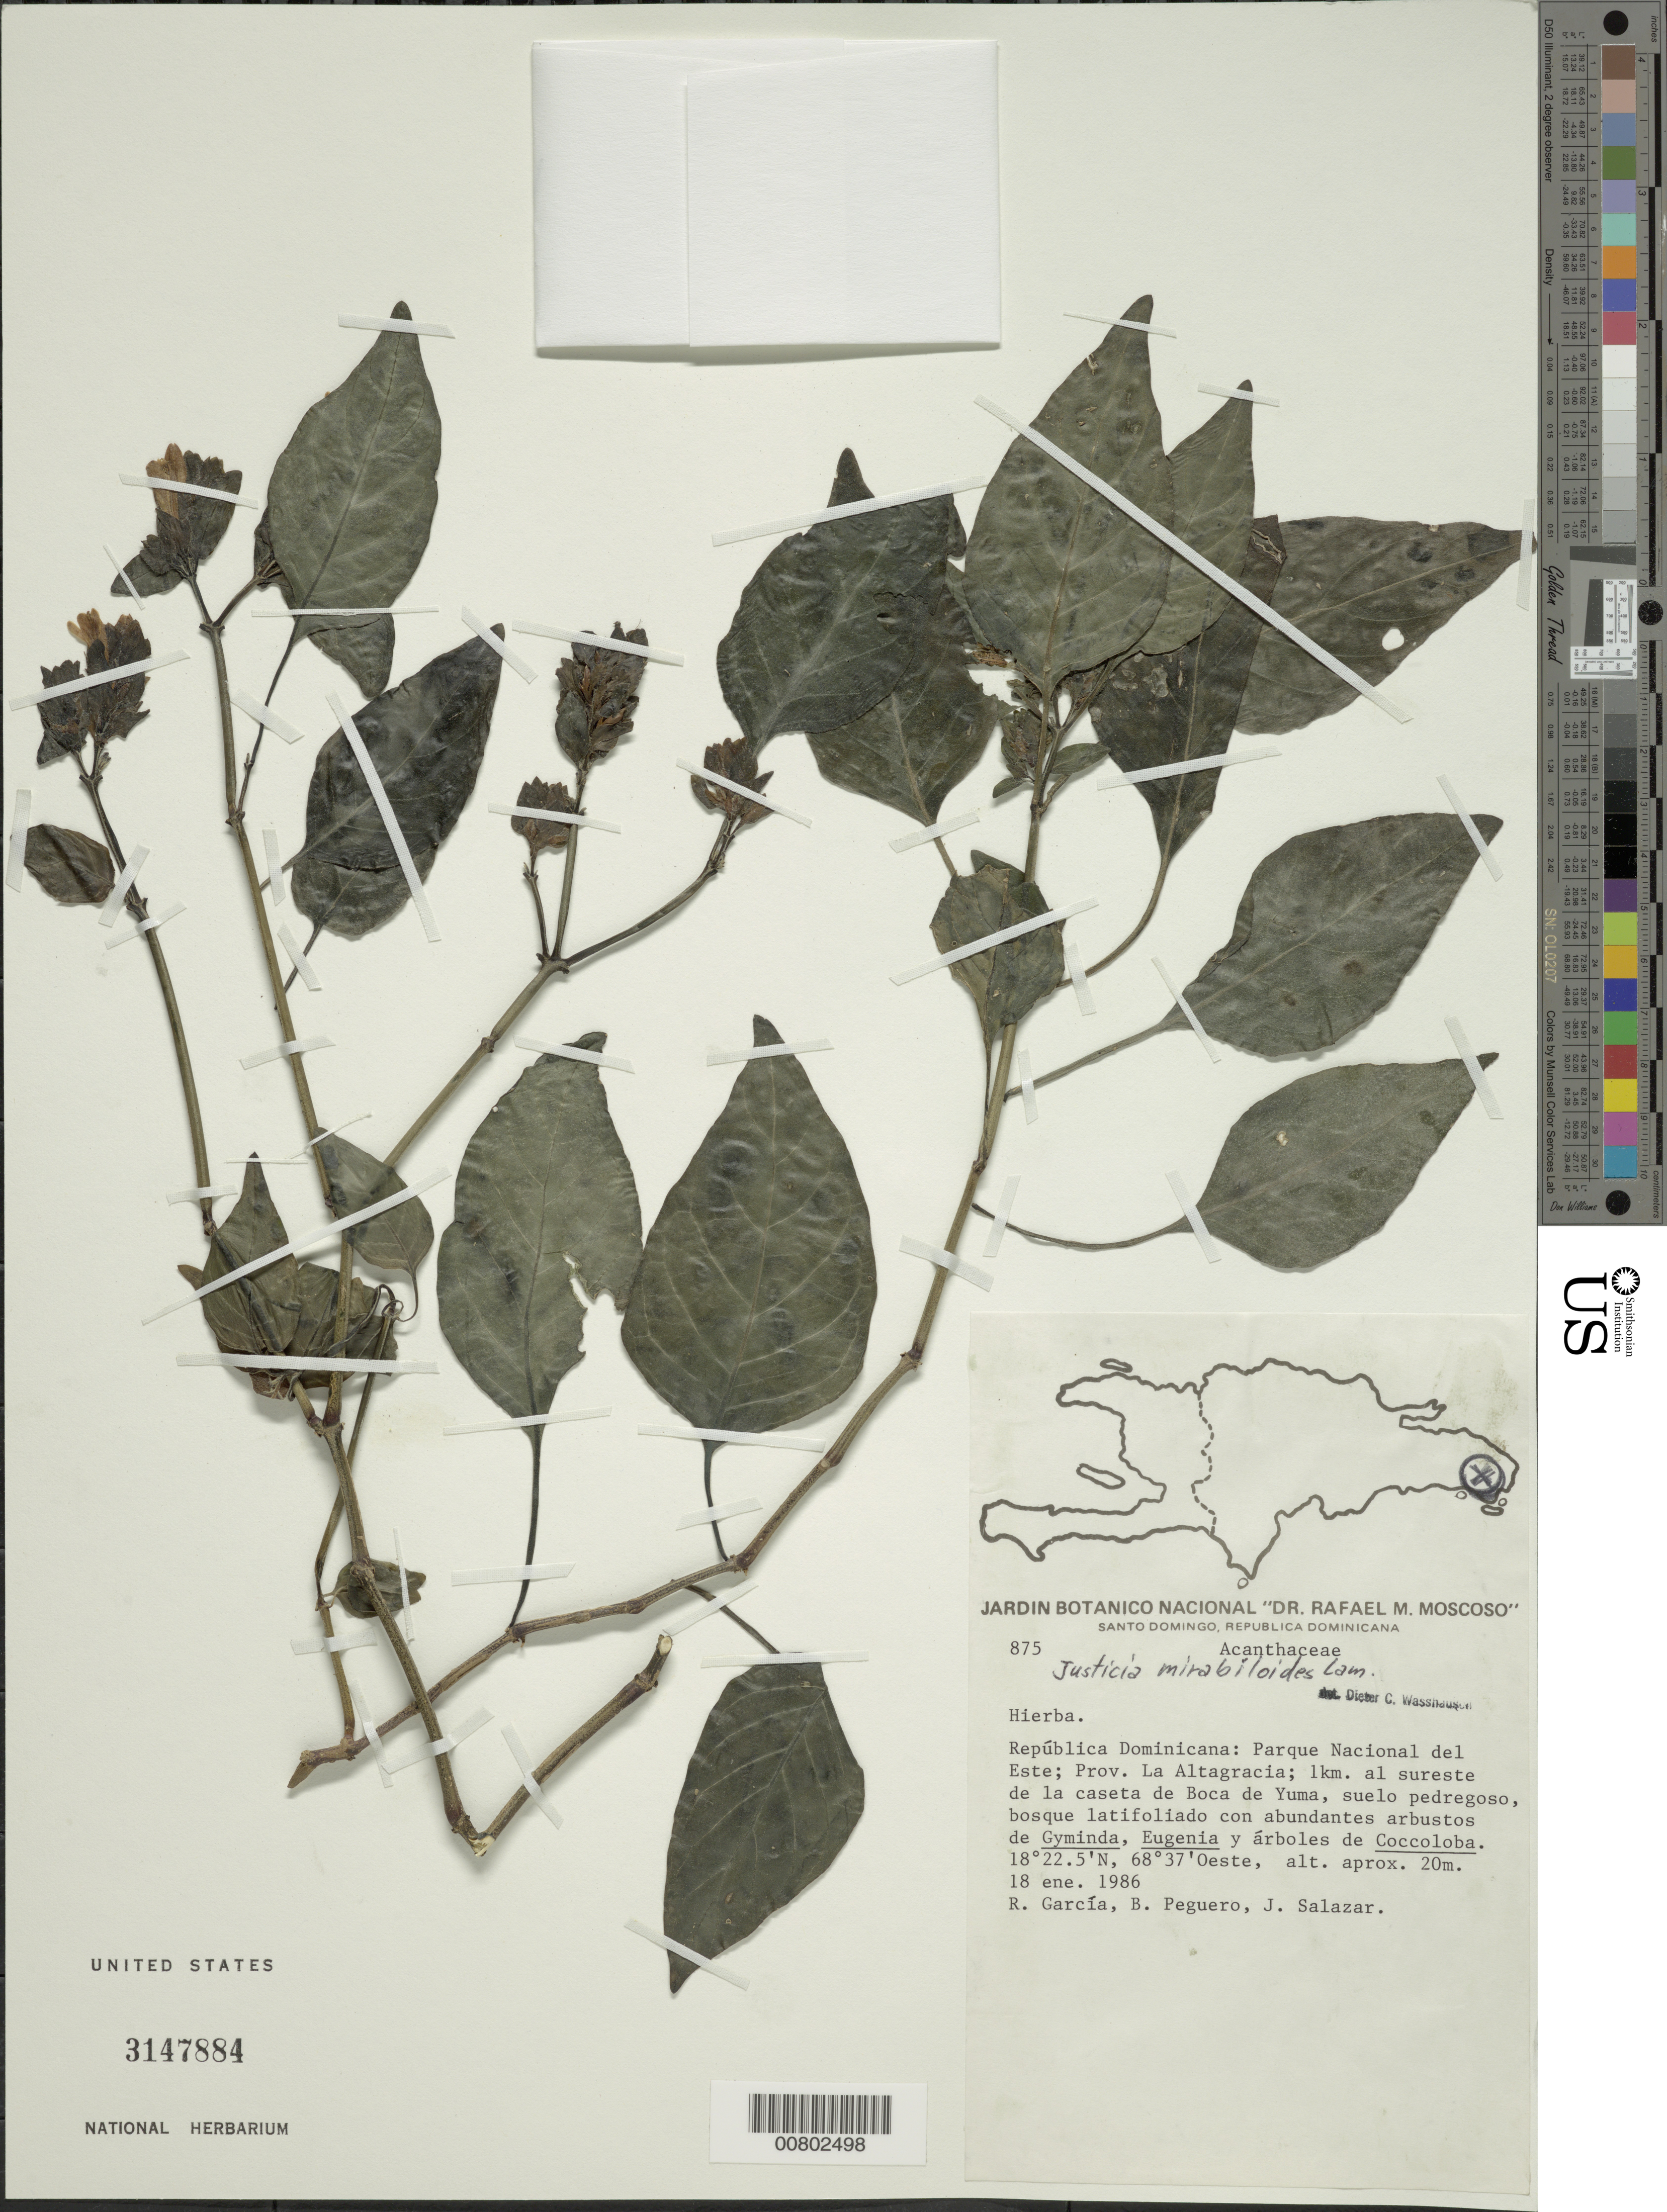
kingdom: Plantae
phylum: Tracheophyta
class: Magnoliopsida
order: Lamiales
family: Acanthaceae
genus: Justicia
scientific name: Justicia mirabiloides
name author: Lam.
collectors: R. G. García, B. Peguero & J. Salazar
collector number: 875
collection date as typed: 18 Jan 1986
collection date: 1986-01-18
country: Dominican Republic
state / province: La Altagracia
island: Hispaniola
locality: Parque Nacional del Este; 1 km al sureste de la caseta de Boca de Yuma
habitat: Suelo pedregoso, bosque latifoliado con abundantes arbustos de Gyminda, Eugenia, y árboles de Coccoloba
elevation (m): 20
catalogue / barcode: US 3147884